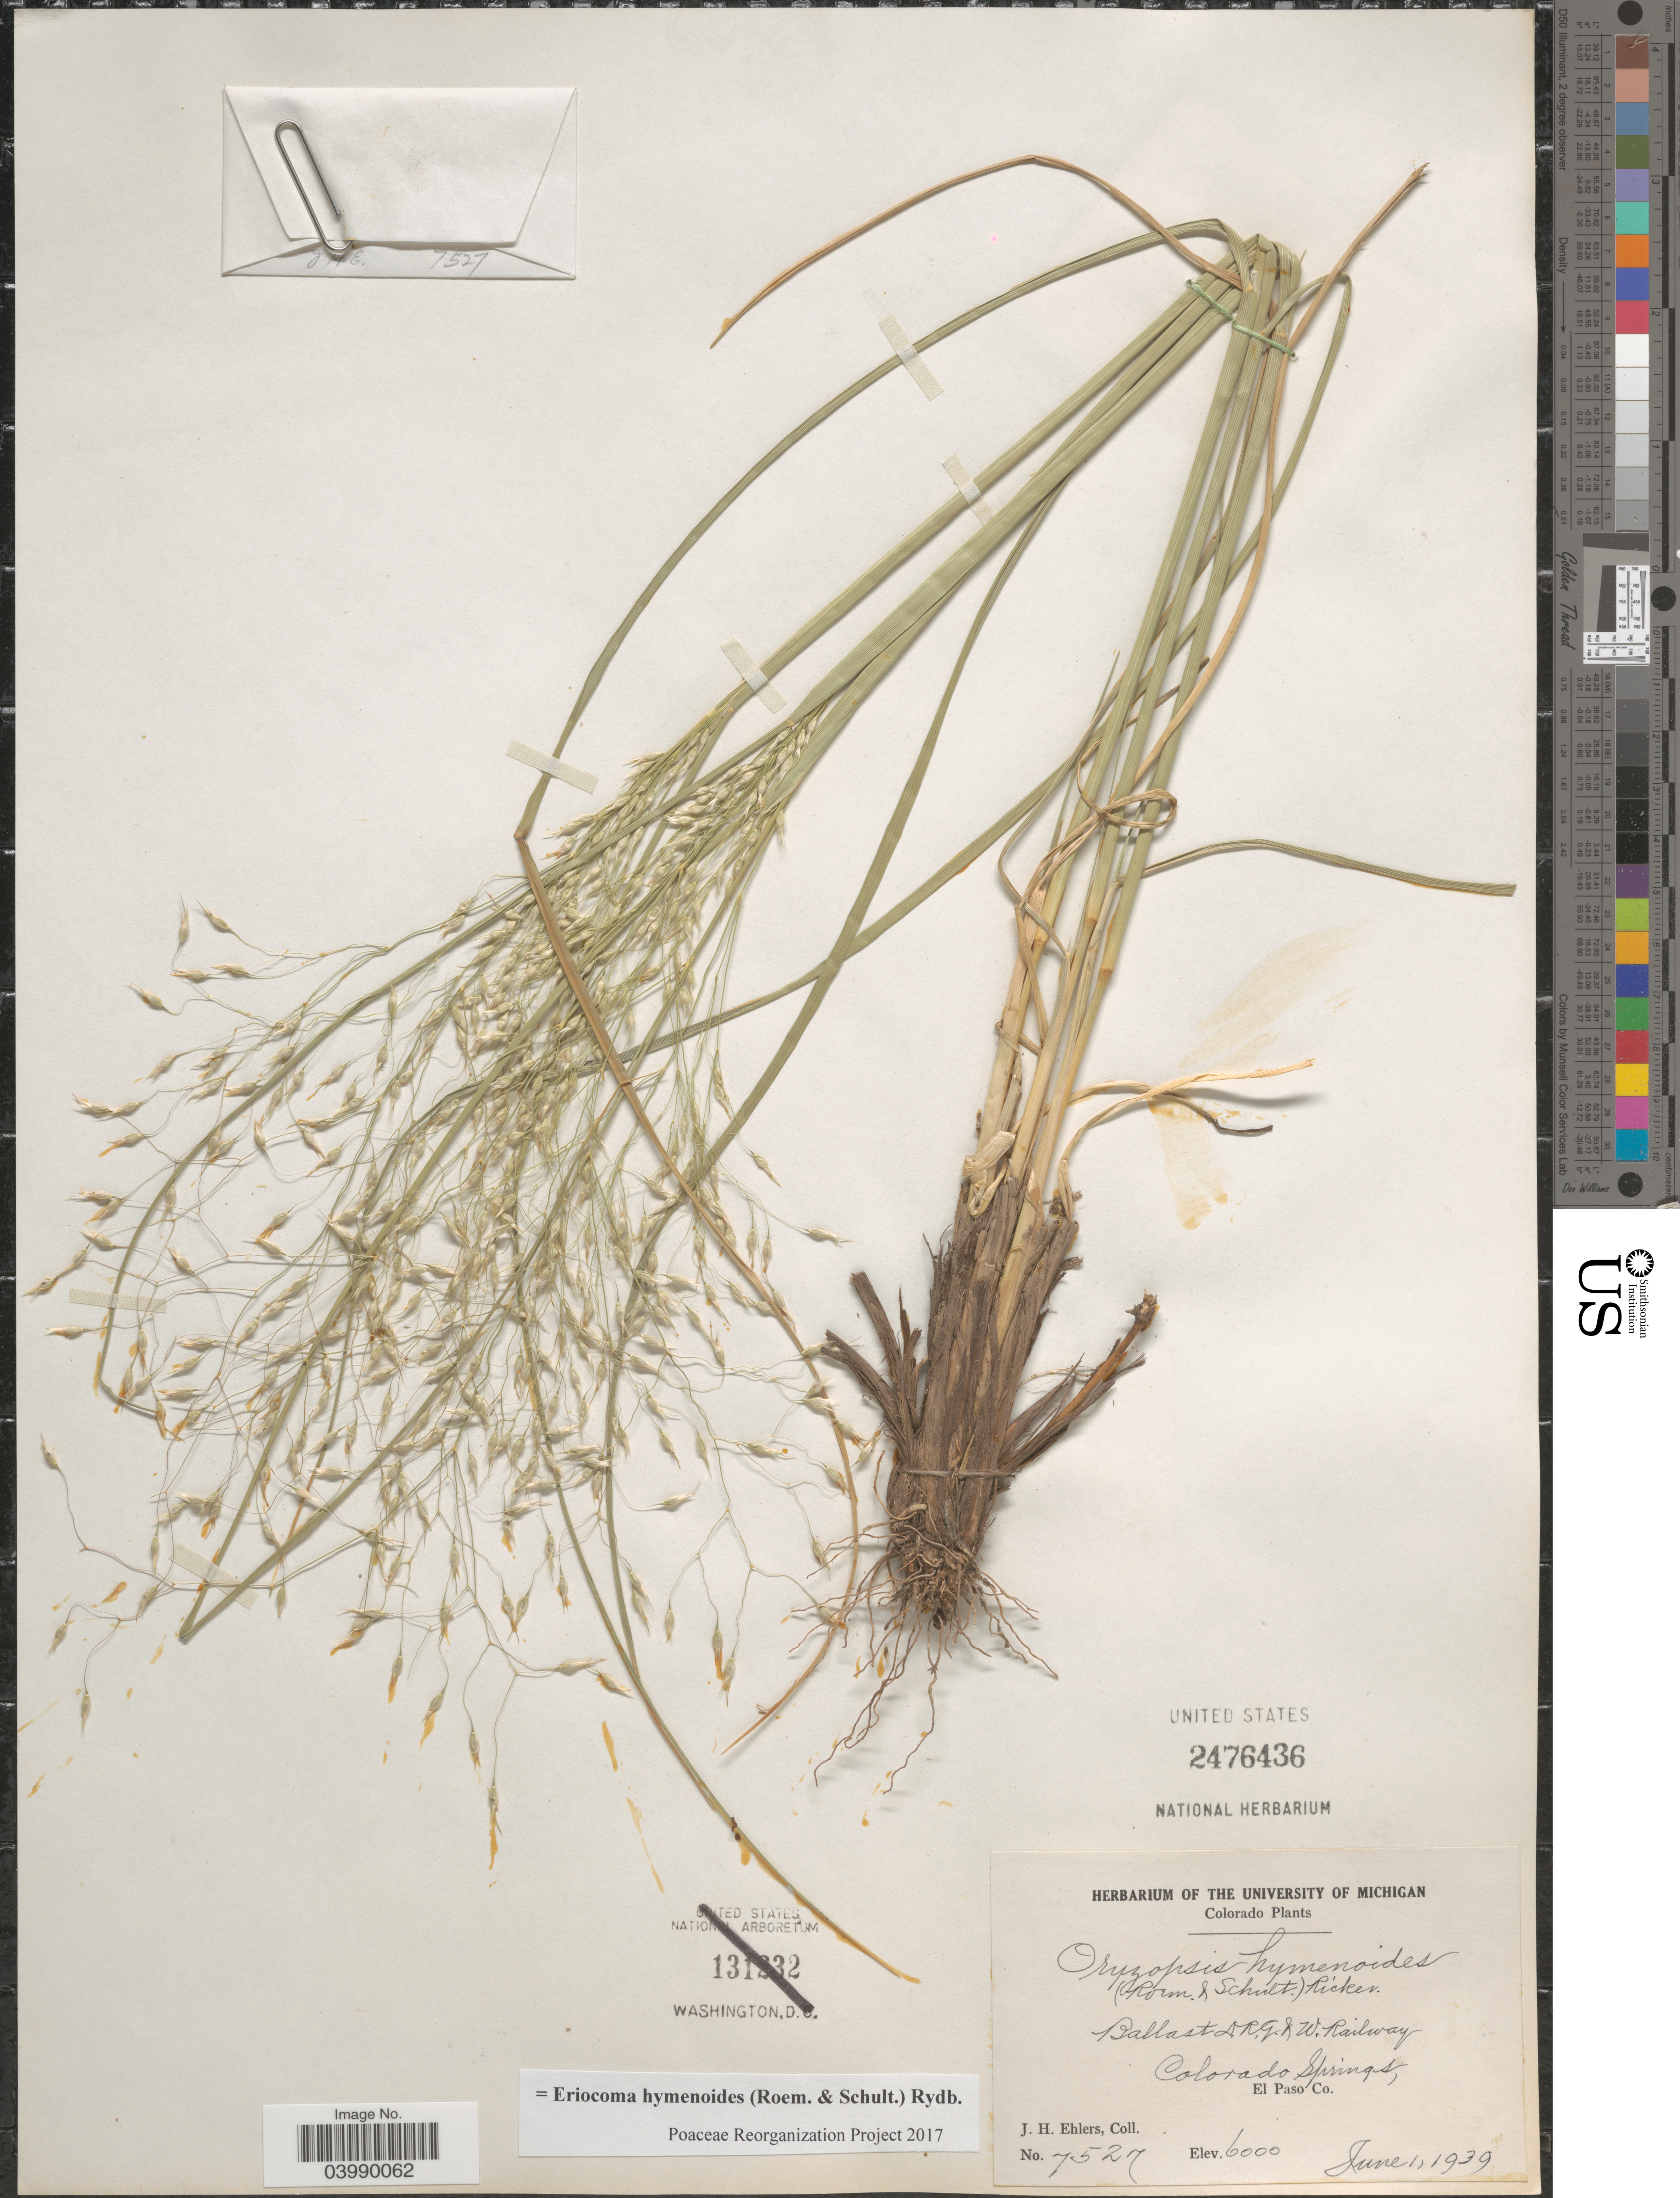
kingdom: Plantae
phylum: Tracheophyta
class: Liliopsida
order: Poales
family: Poaceae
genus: Eriocoma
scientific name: Eriocoma hymenoides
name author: (Roem. & Schult.) Rydb.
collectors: J. H. Ehlers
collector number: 7527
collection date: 1939-06-01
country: United States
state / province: Colorado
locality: Ballast D.R.G. & W. Railway. Colorado Springs, El Paso Co.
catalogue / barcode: US 2476436